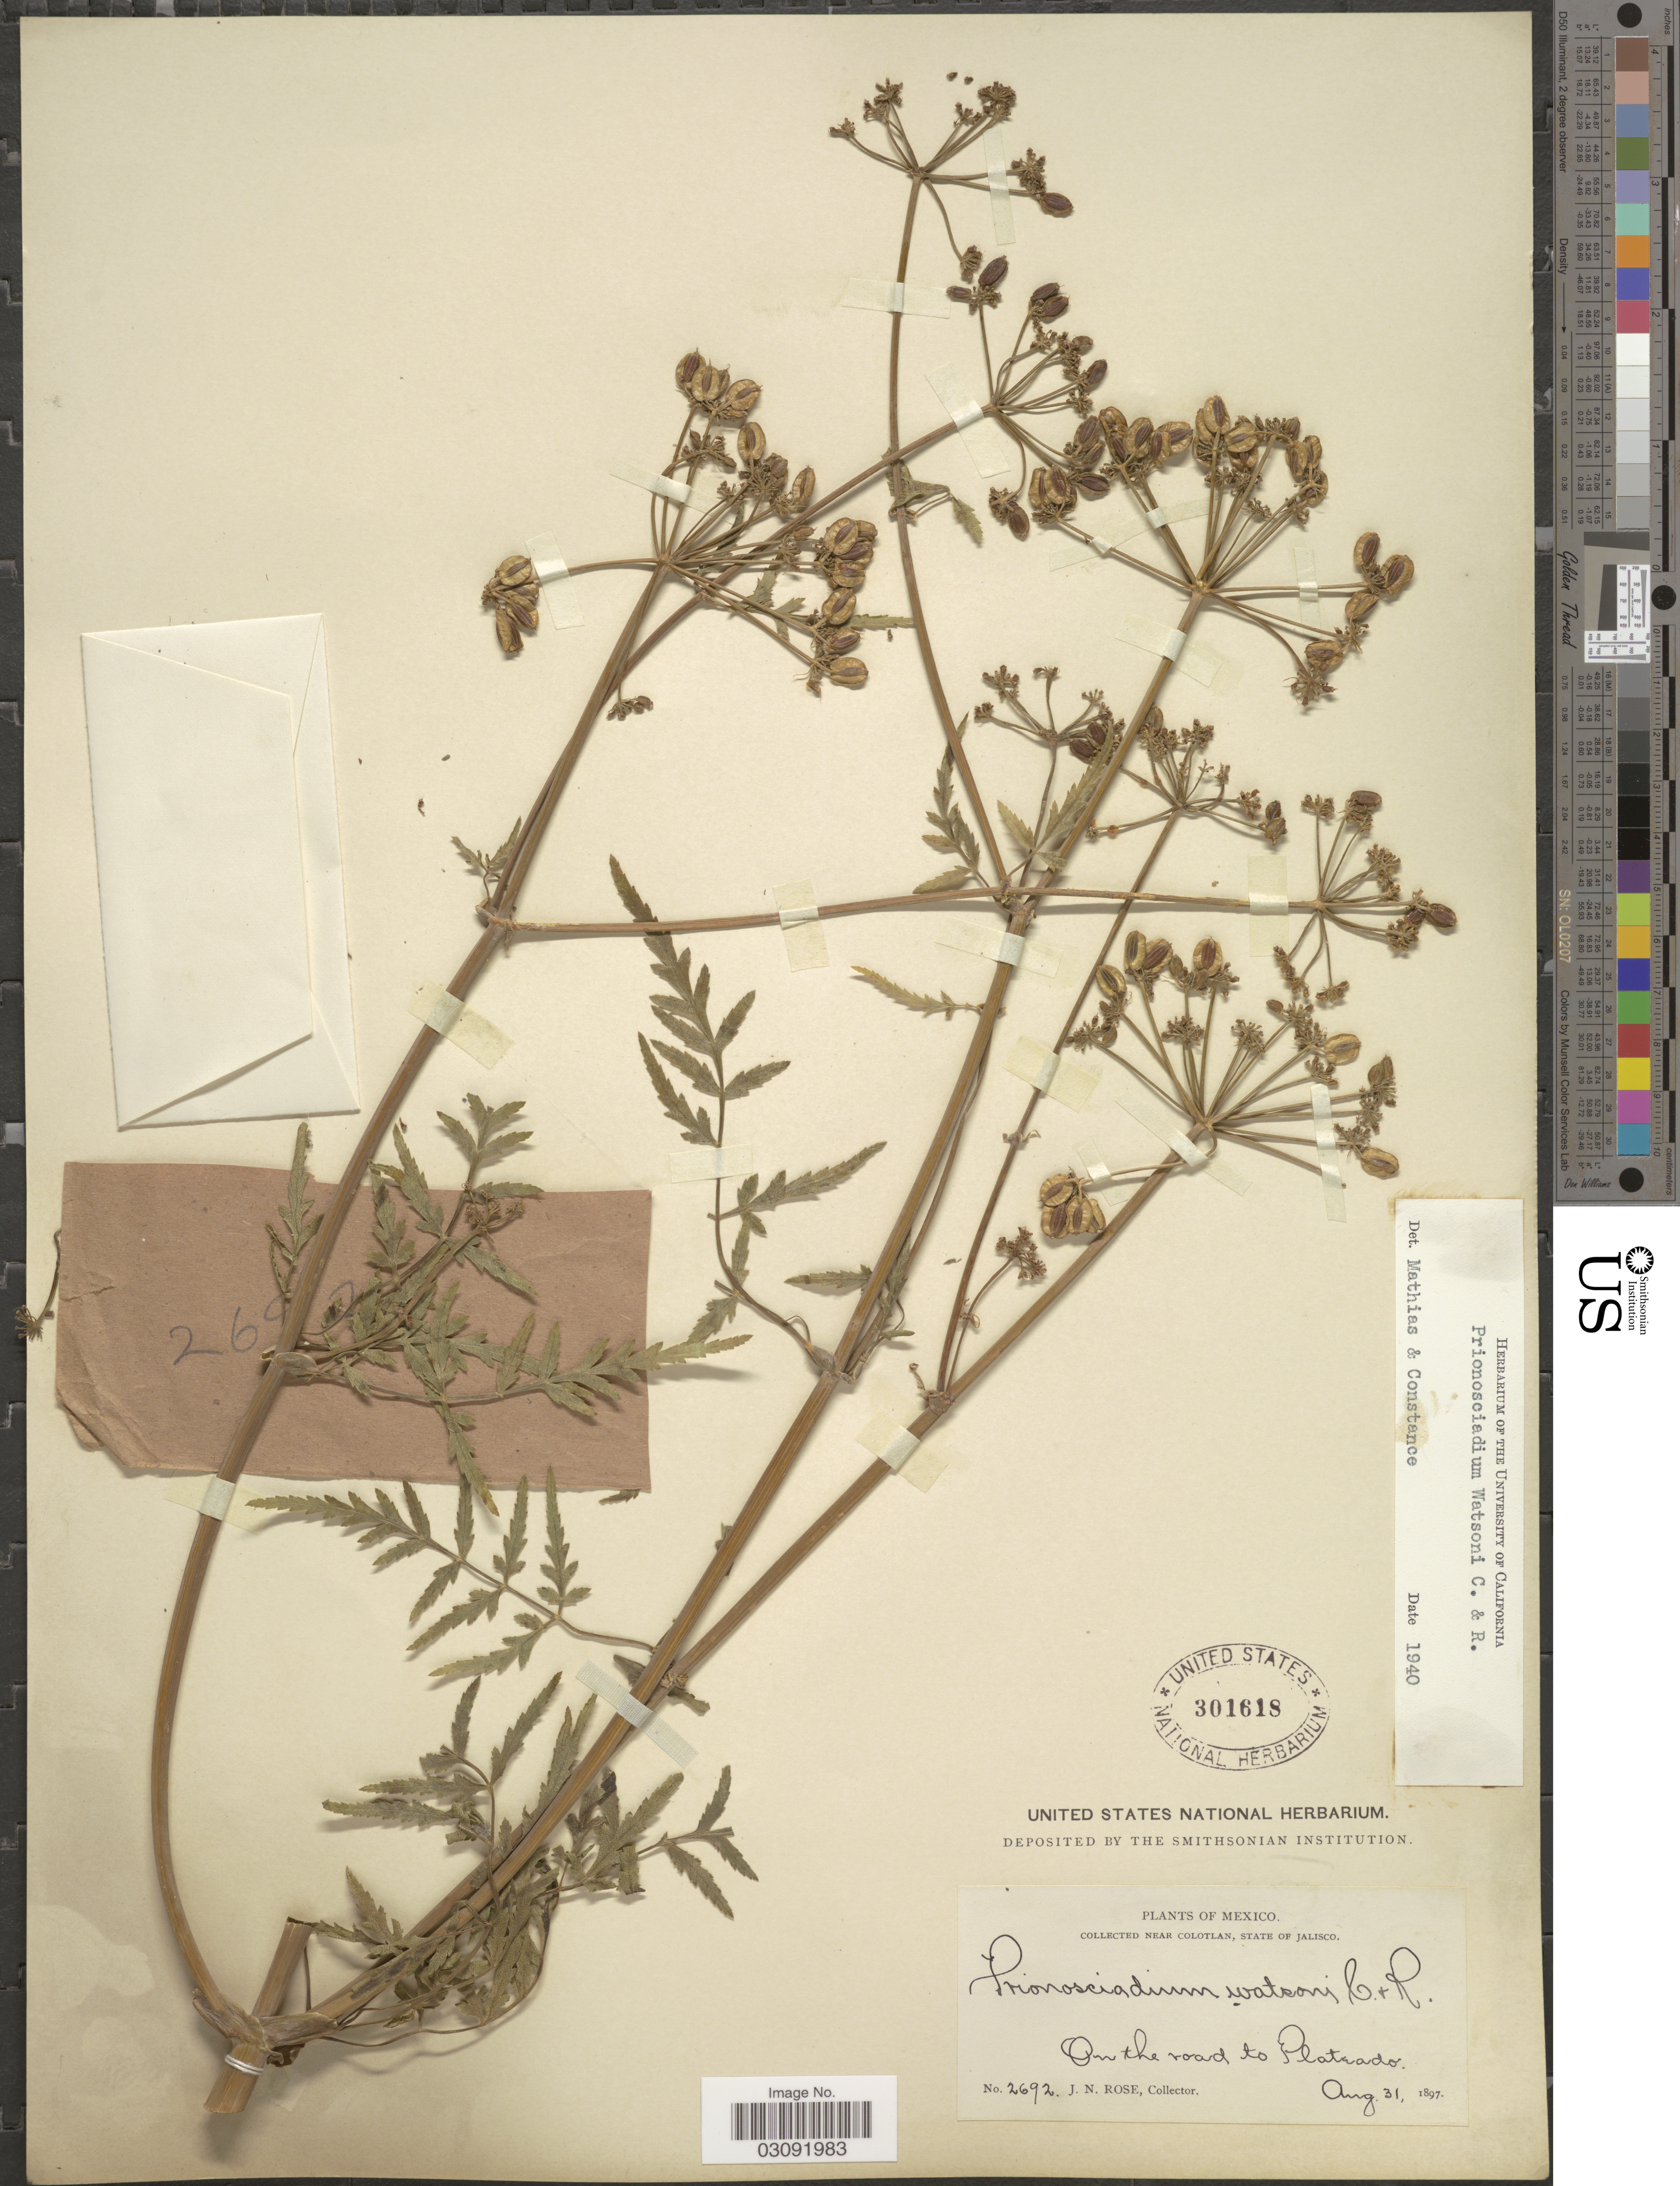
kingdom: Plantae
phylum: Tracheophyta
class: Magnoliopsida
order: Apiales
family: Apiaceae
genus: Prionosciadium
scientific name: Prionosciadium watsonii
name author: J.M. Coult. & Rose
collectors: J. N. Rose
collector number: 2692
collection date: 1897-08-31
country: Mexico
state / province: Jalisco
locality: Near Colotlan. On the road to Plateado.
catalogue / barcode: US 301618